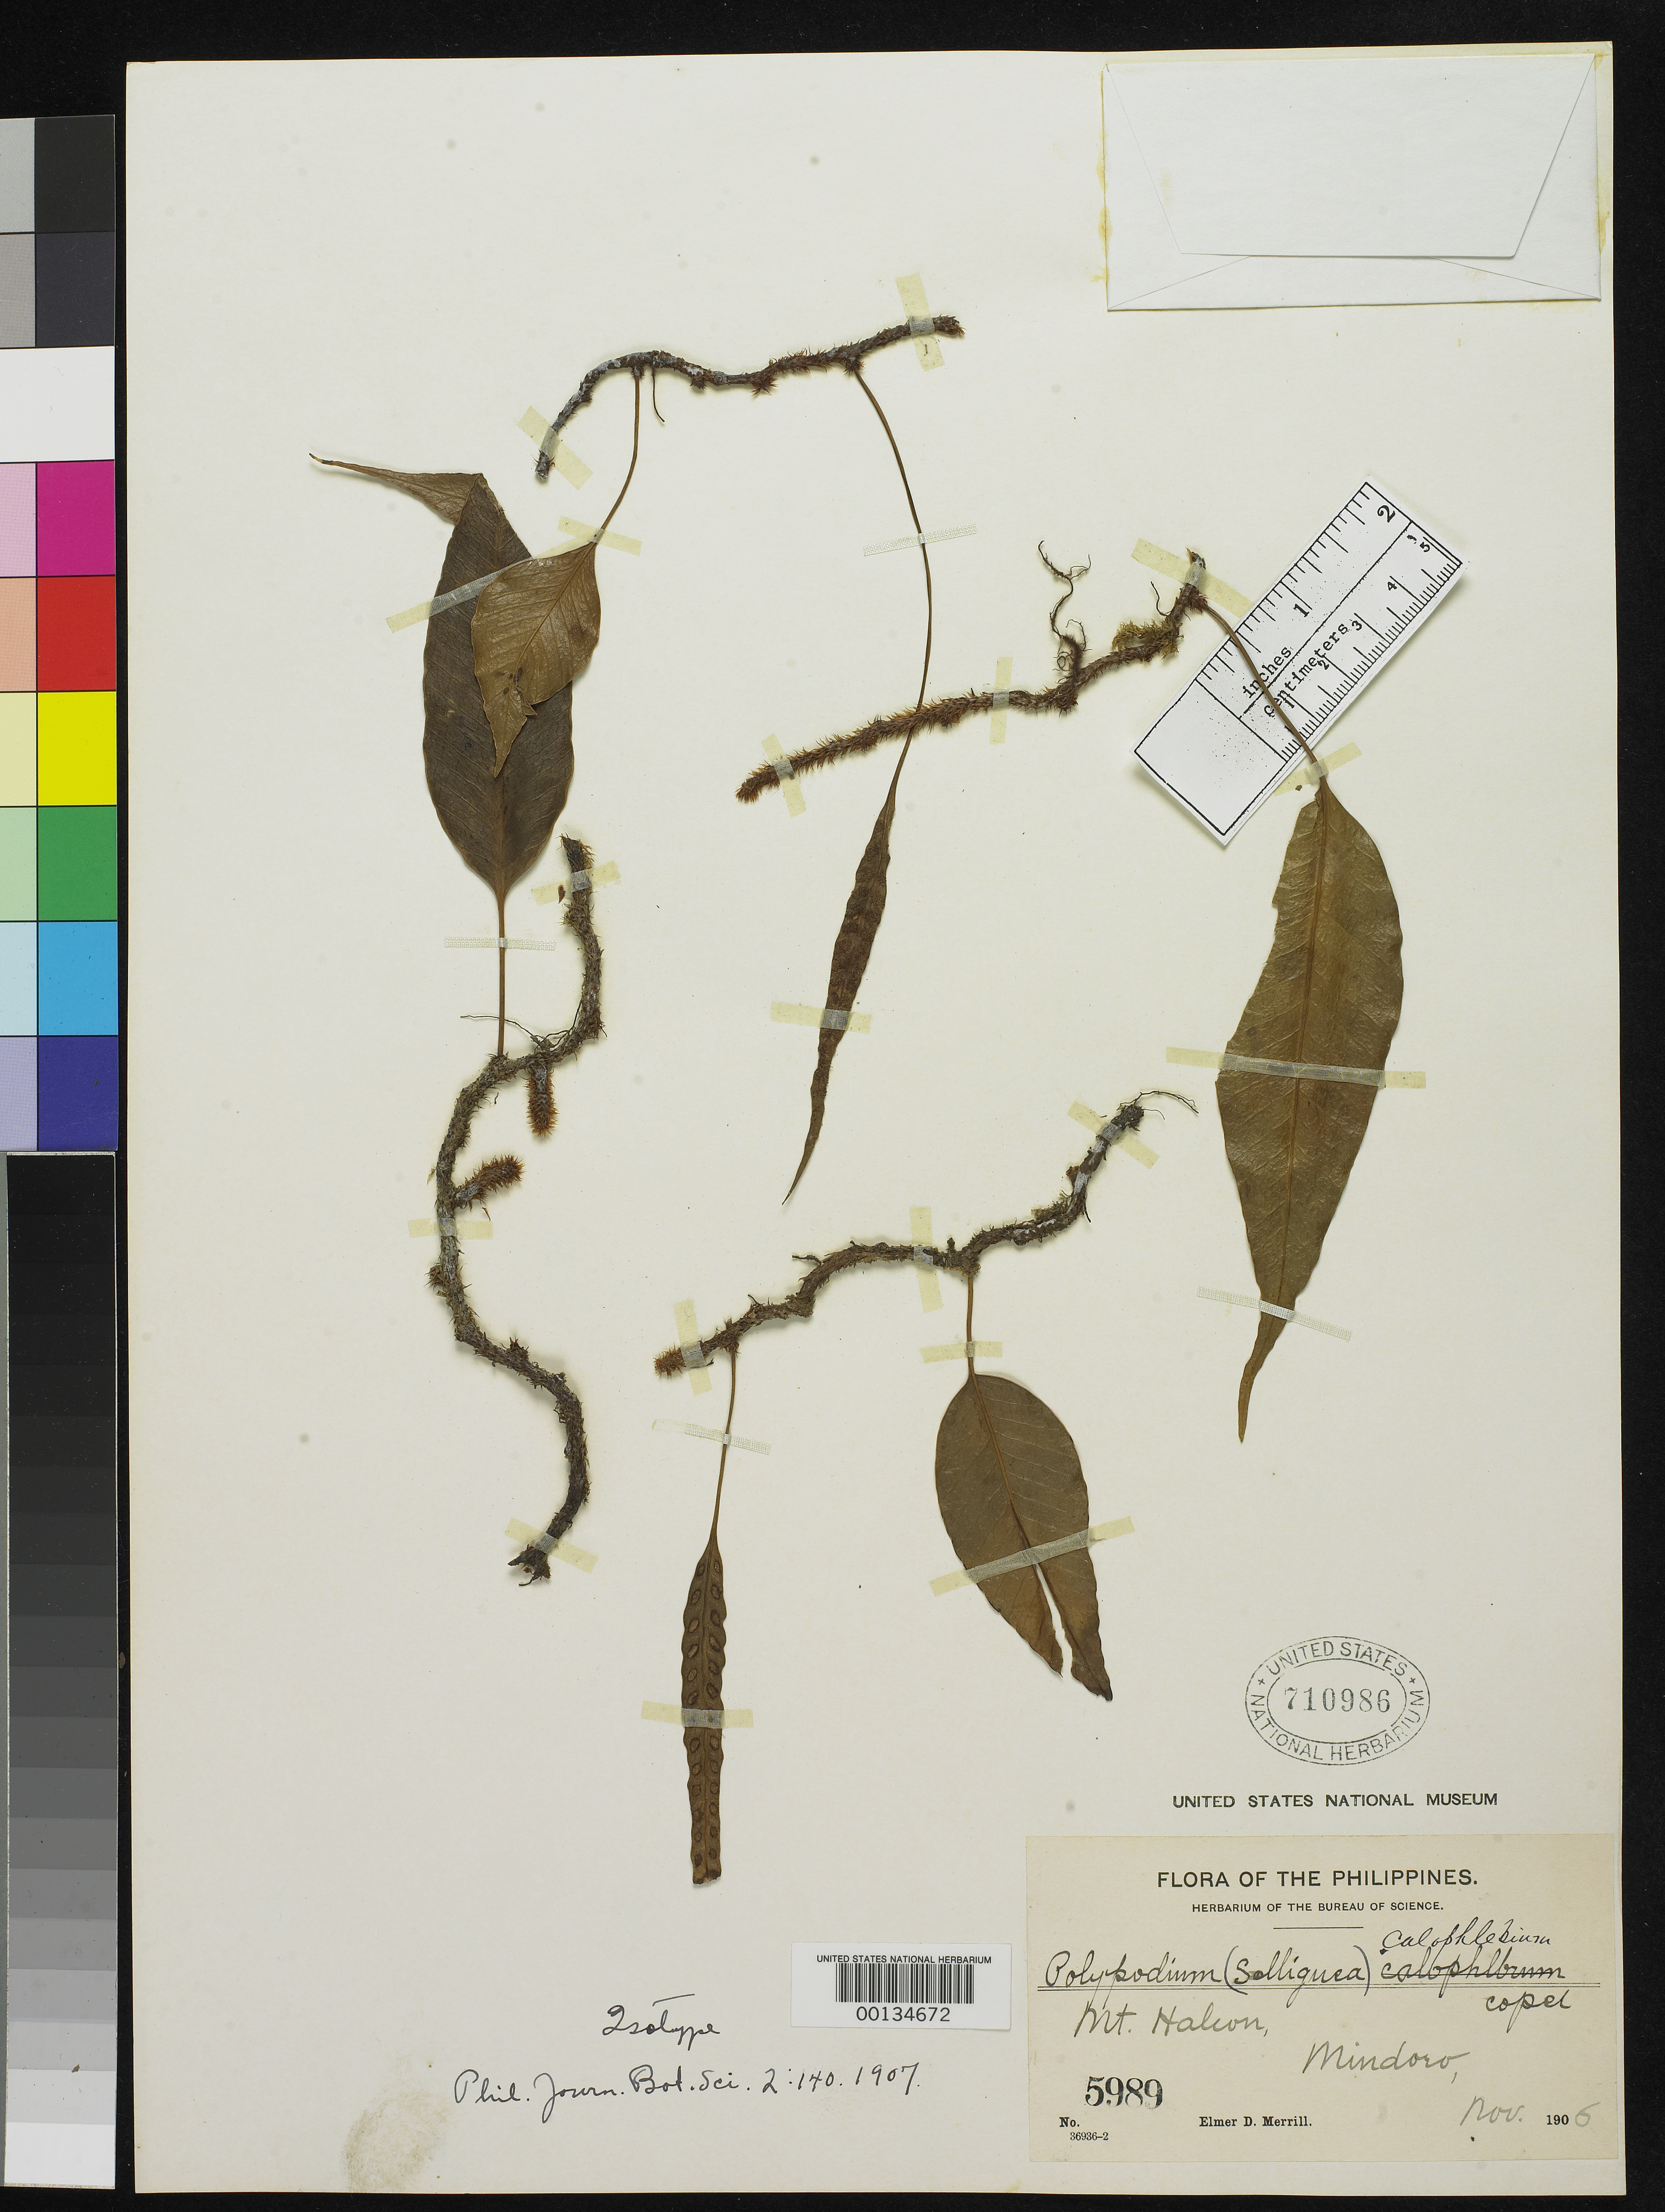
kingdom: Plantae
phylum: Tracheophyta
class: Polypodiopsida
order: Polypodiales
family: Polypodiaceae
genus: Polypodium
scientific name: Polypodium calophlebium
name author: Copel.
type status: Isotype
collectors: E. D. Merrill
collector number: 5989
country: Philippines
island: Mindoro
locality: Mount Halcon.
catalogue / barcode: US 710986